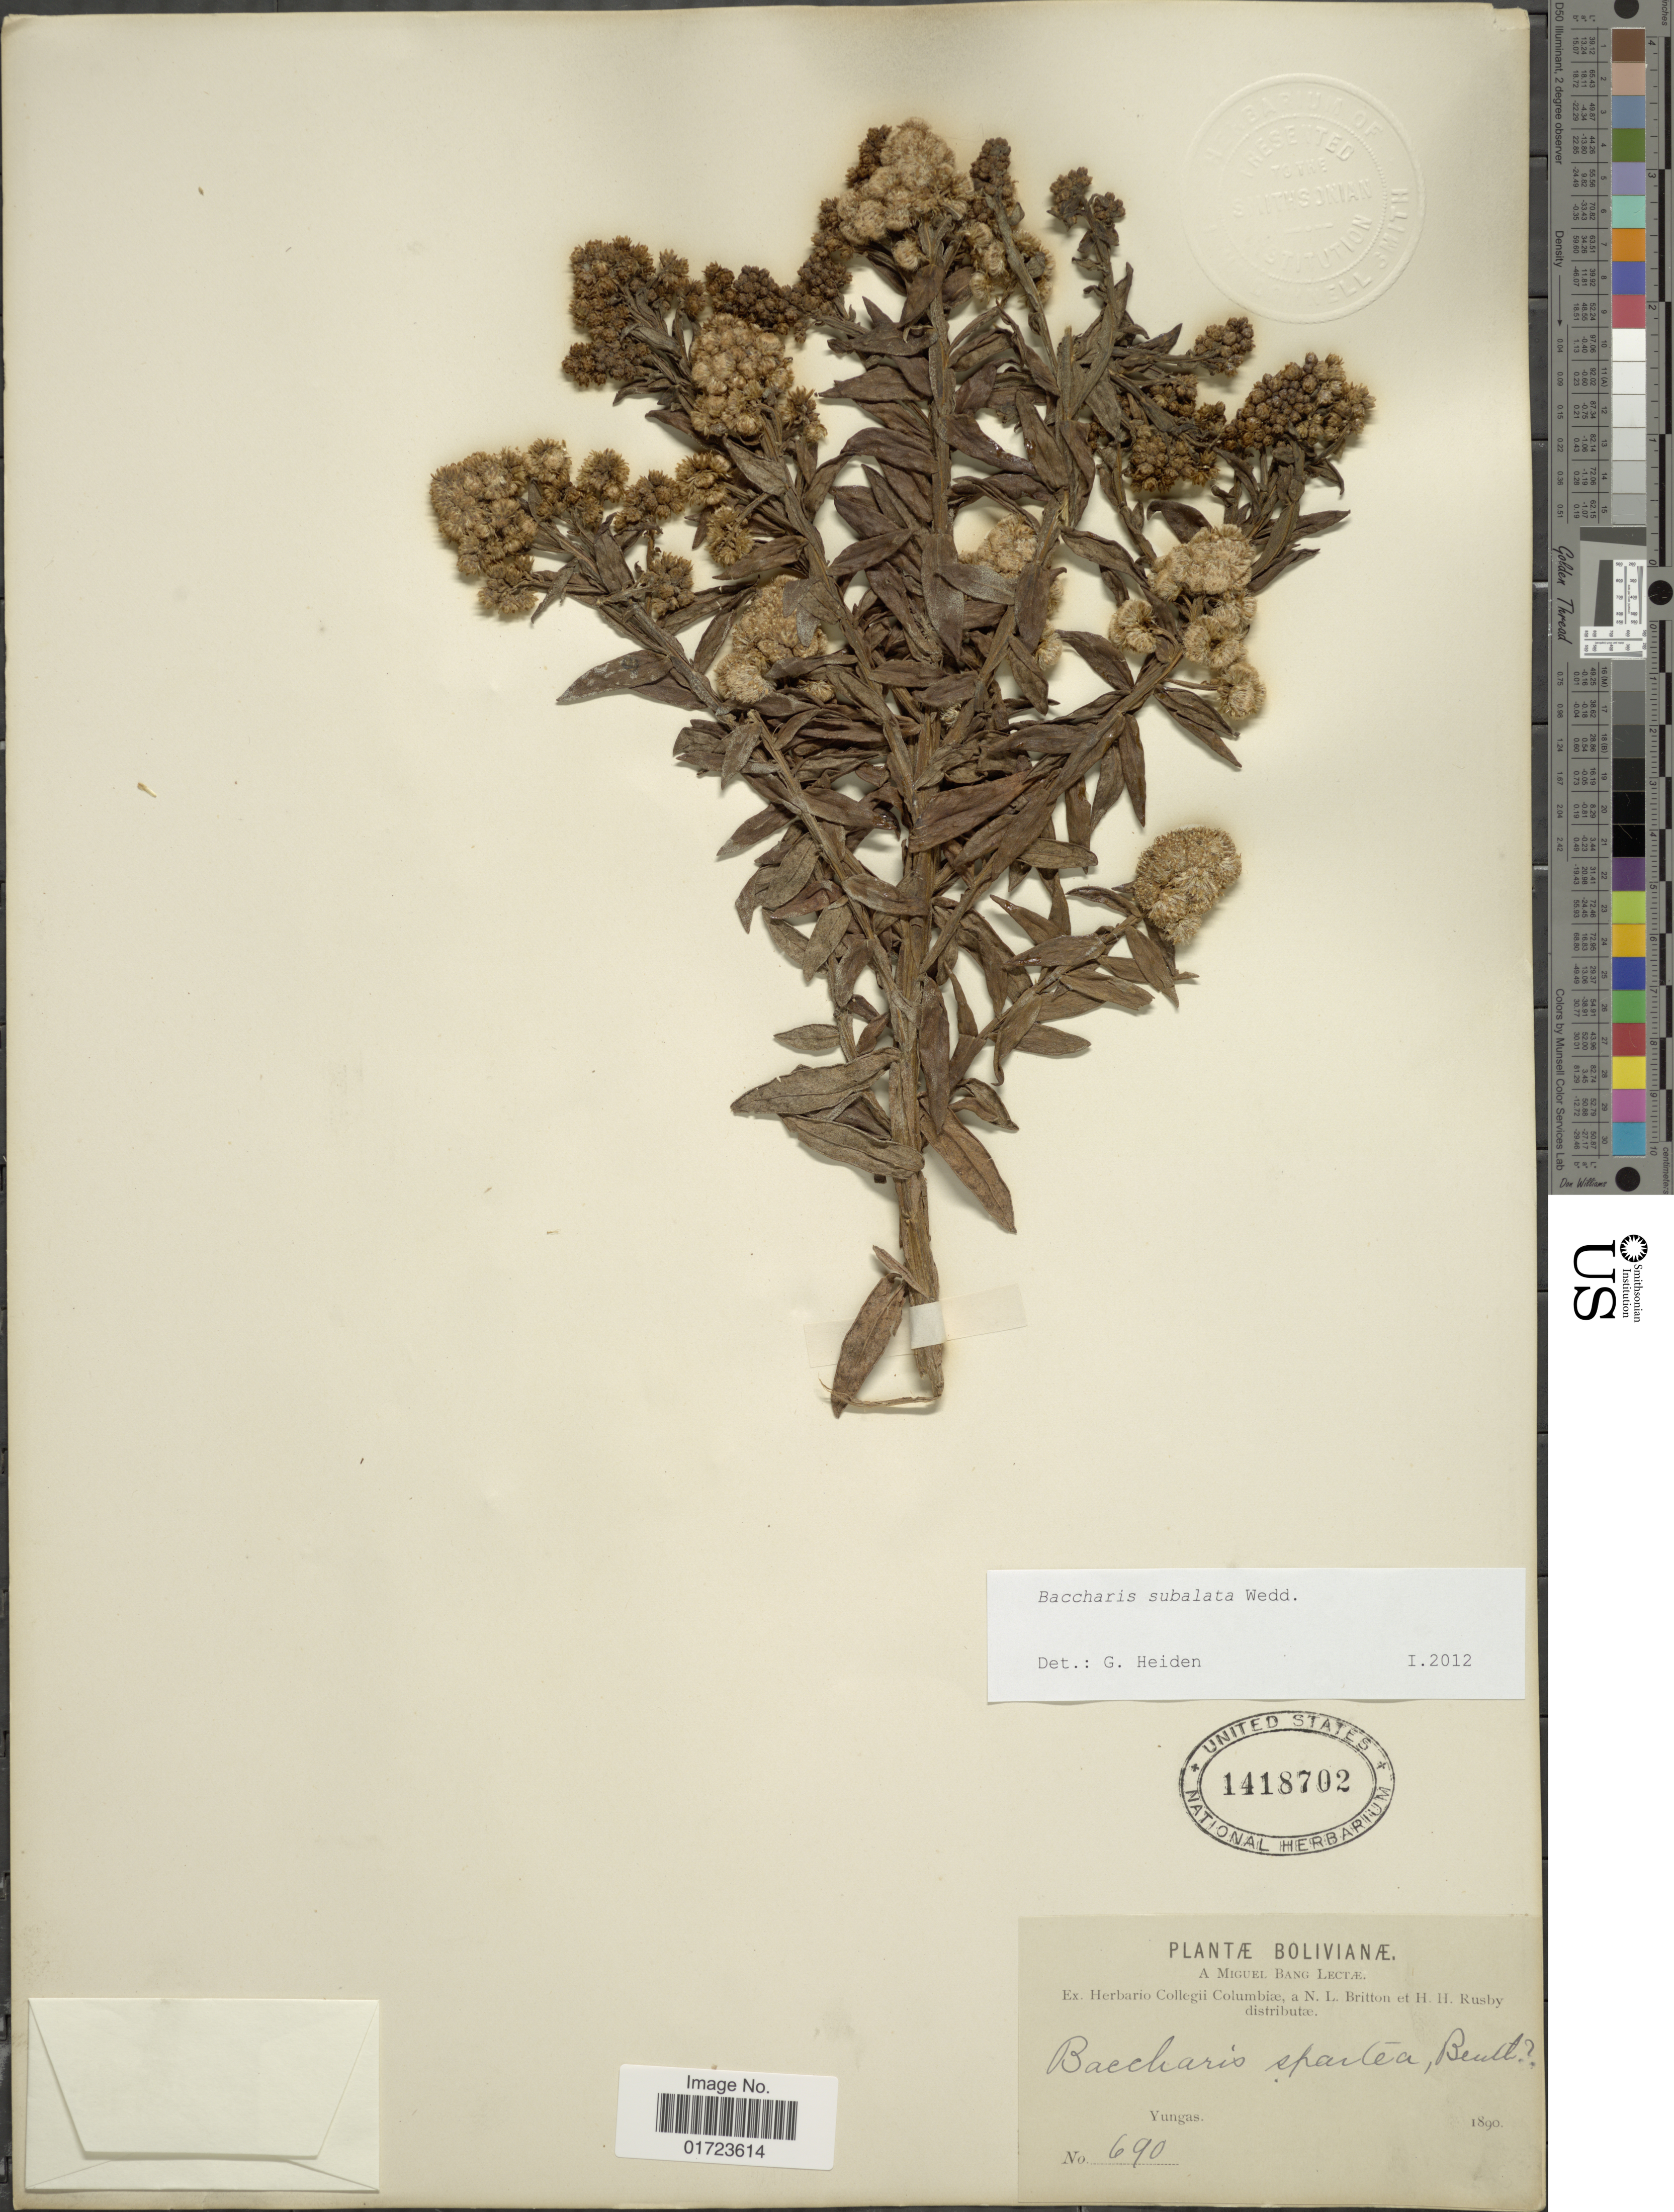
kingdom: Plantae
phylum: Tracheophyta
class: Magnoliopsida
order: Asterales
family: Asteraceae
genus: Baccharis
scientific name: Baccharis subalata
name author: Wedd.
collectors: M. Bang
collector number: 690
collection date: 1890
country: Bolivia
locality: Yungas.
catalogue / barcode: US 1418702